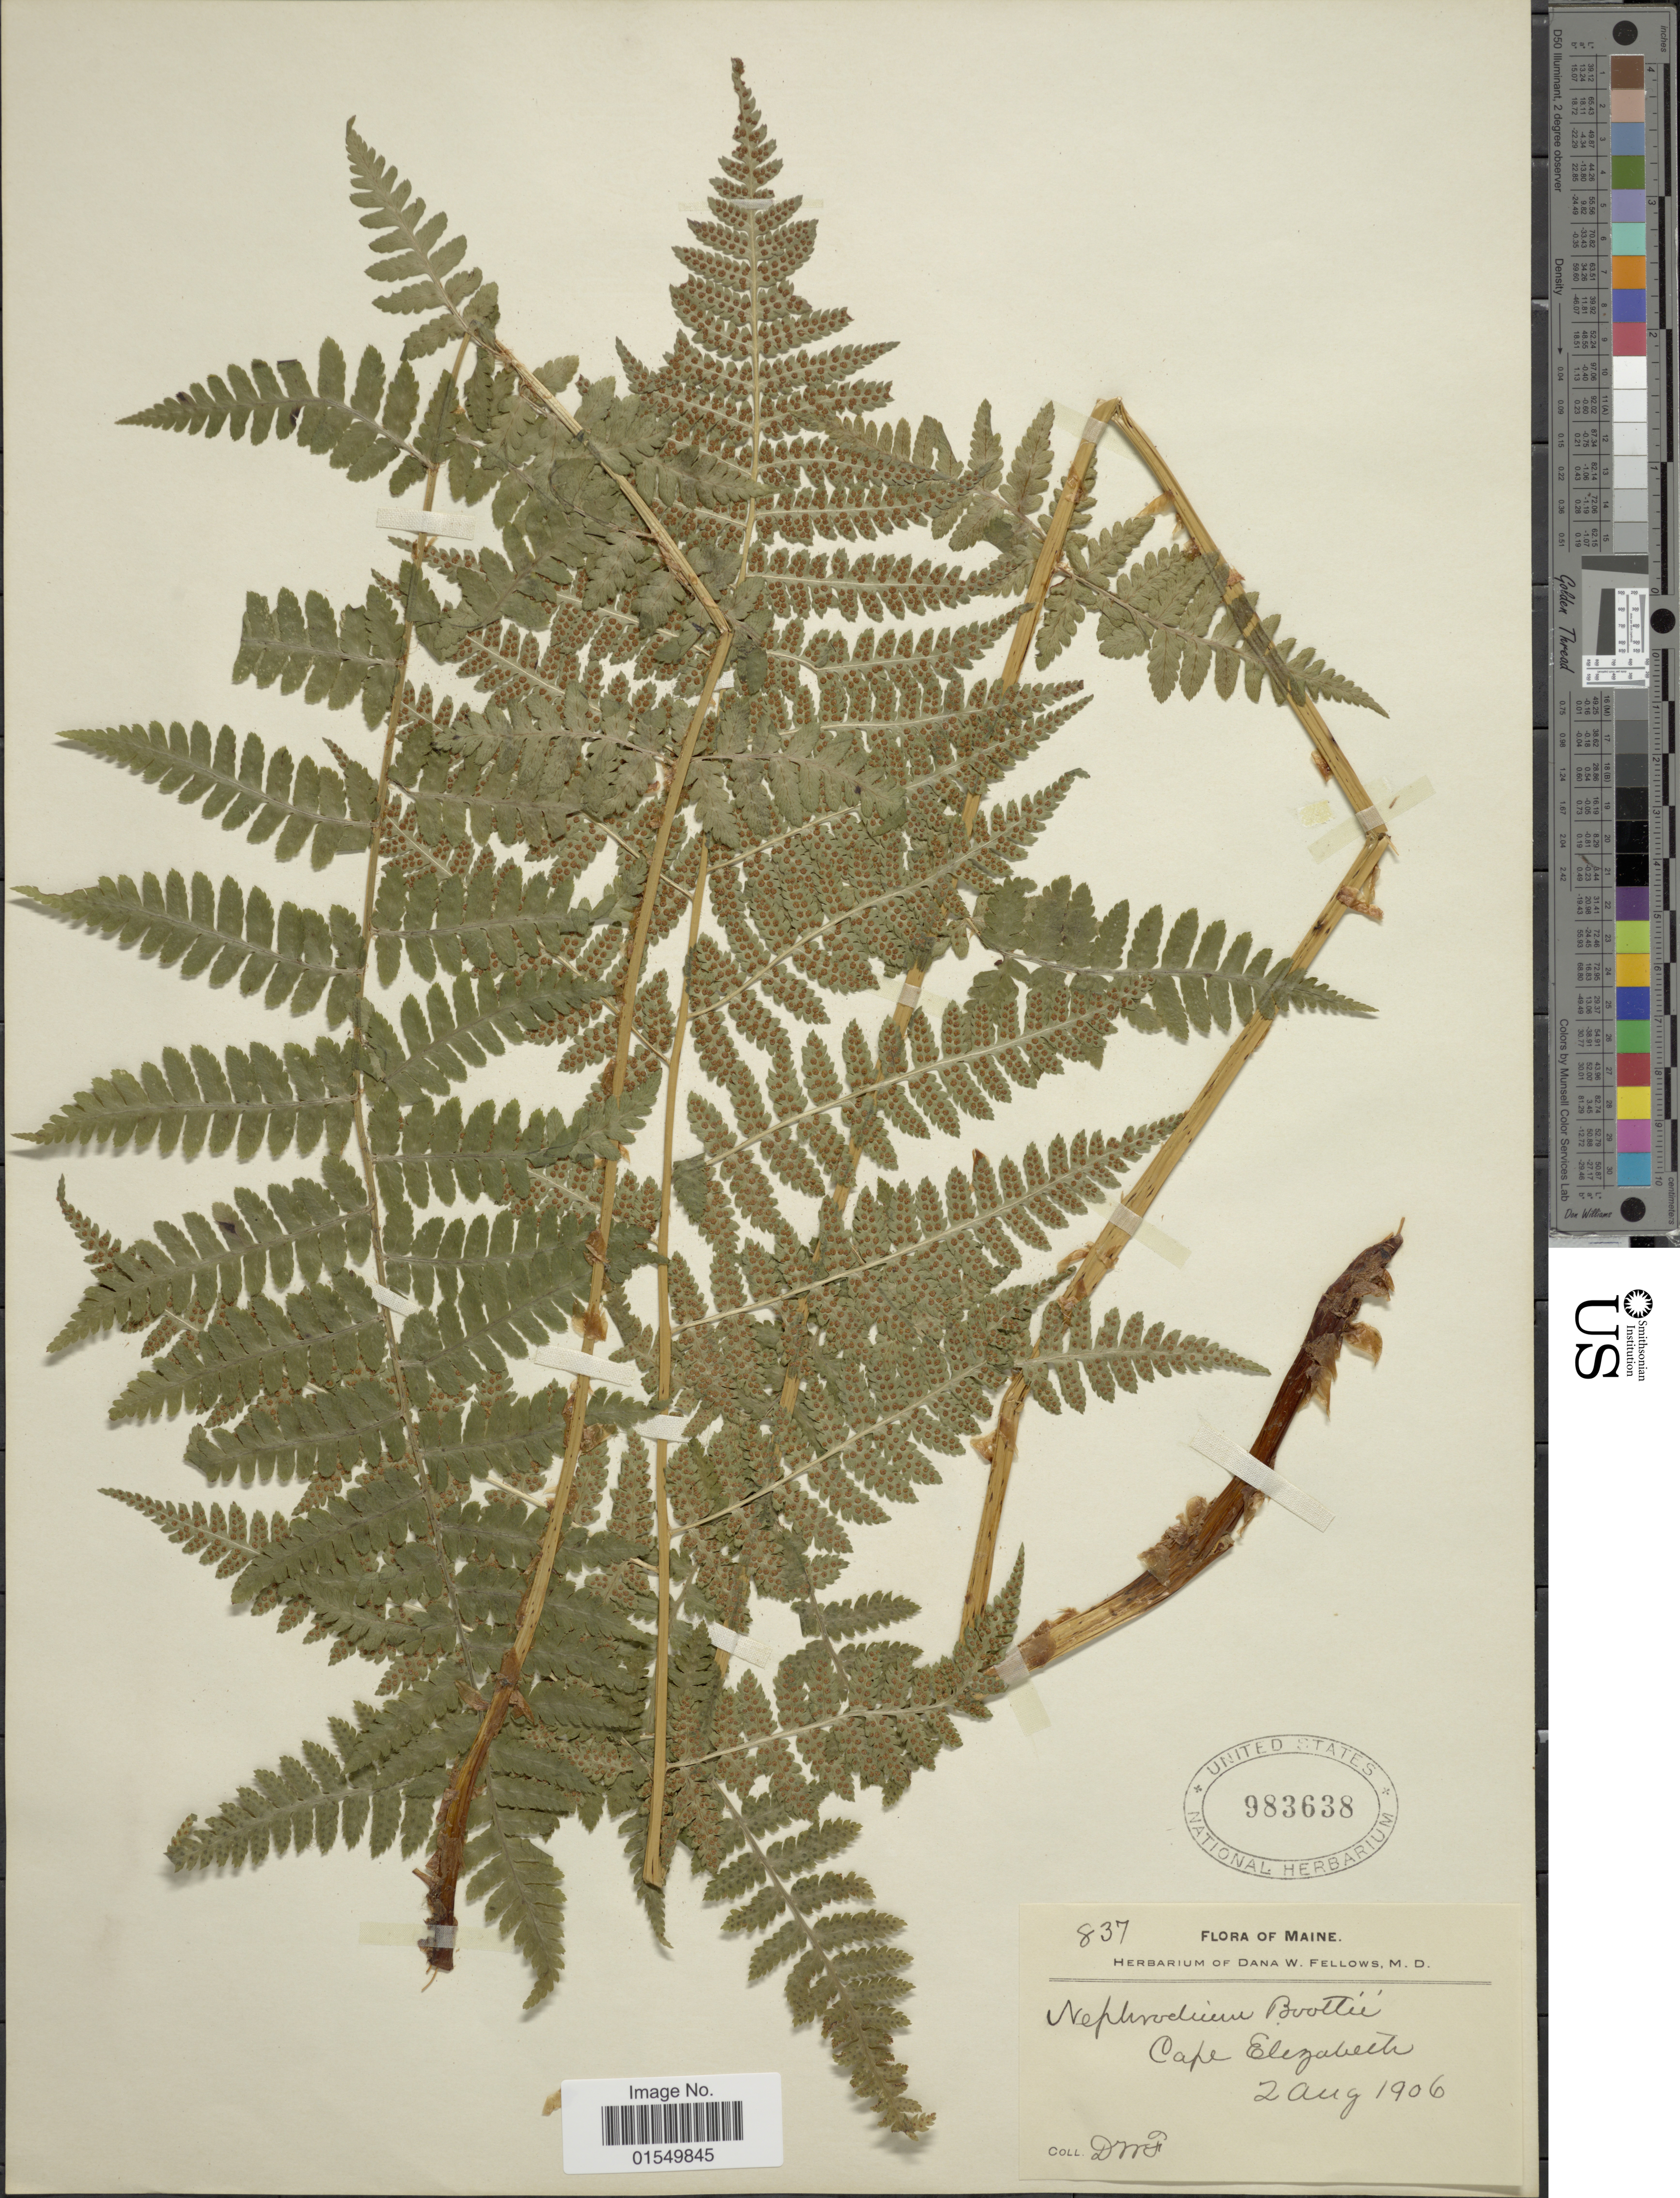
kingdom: Plantae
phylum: Tracheophyta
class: Polypodiopsida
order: Polypodiales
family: Dryopteridaceae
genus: Dryopteris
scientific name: Dryopteris x boottii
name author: Underw.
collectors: D. W. Fellows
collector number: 837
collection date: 1906-08-02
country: United States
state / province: Maine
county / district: Cumberland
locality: Cape Elizabeth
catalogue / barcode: US 983638